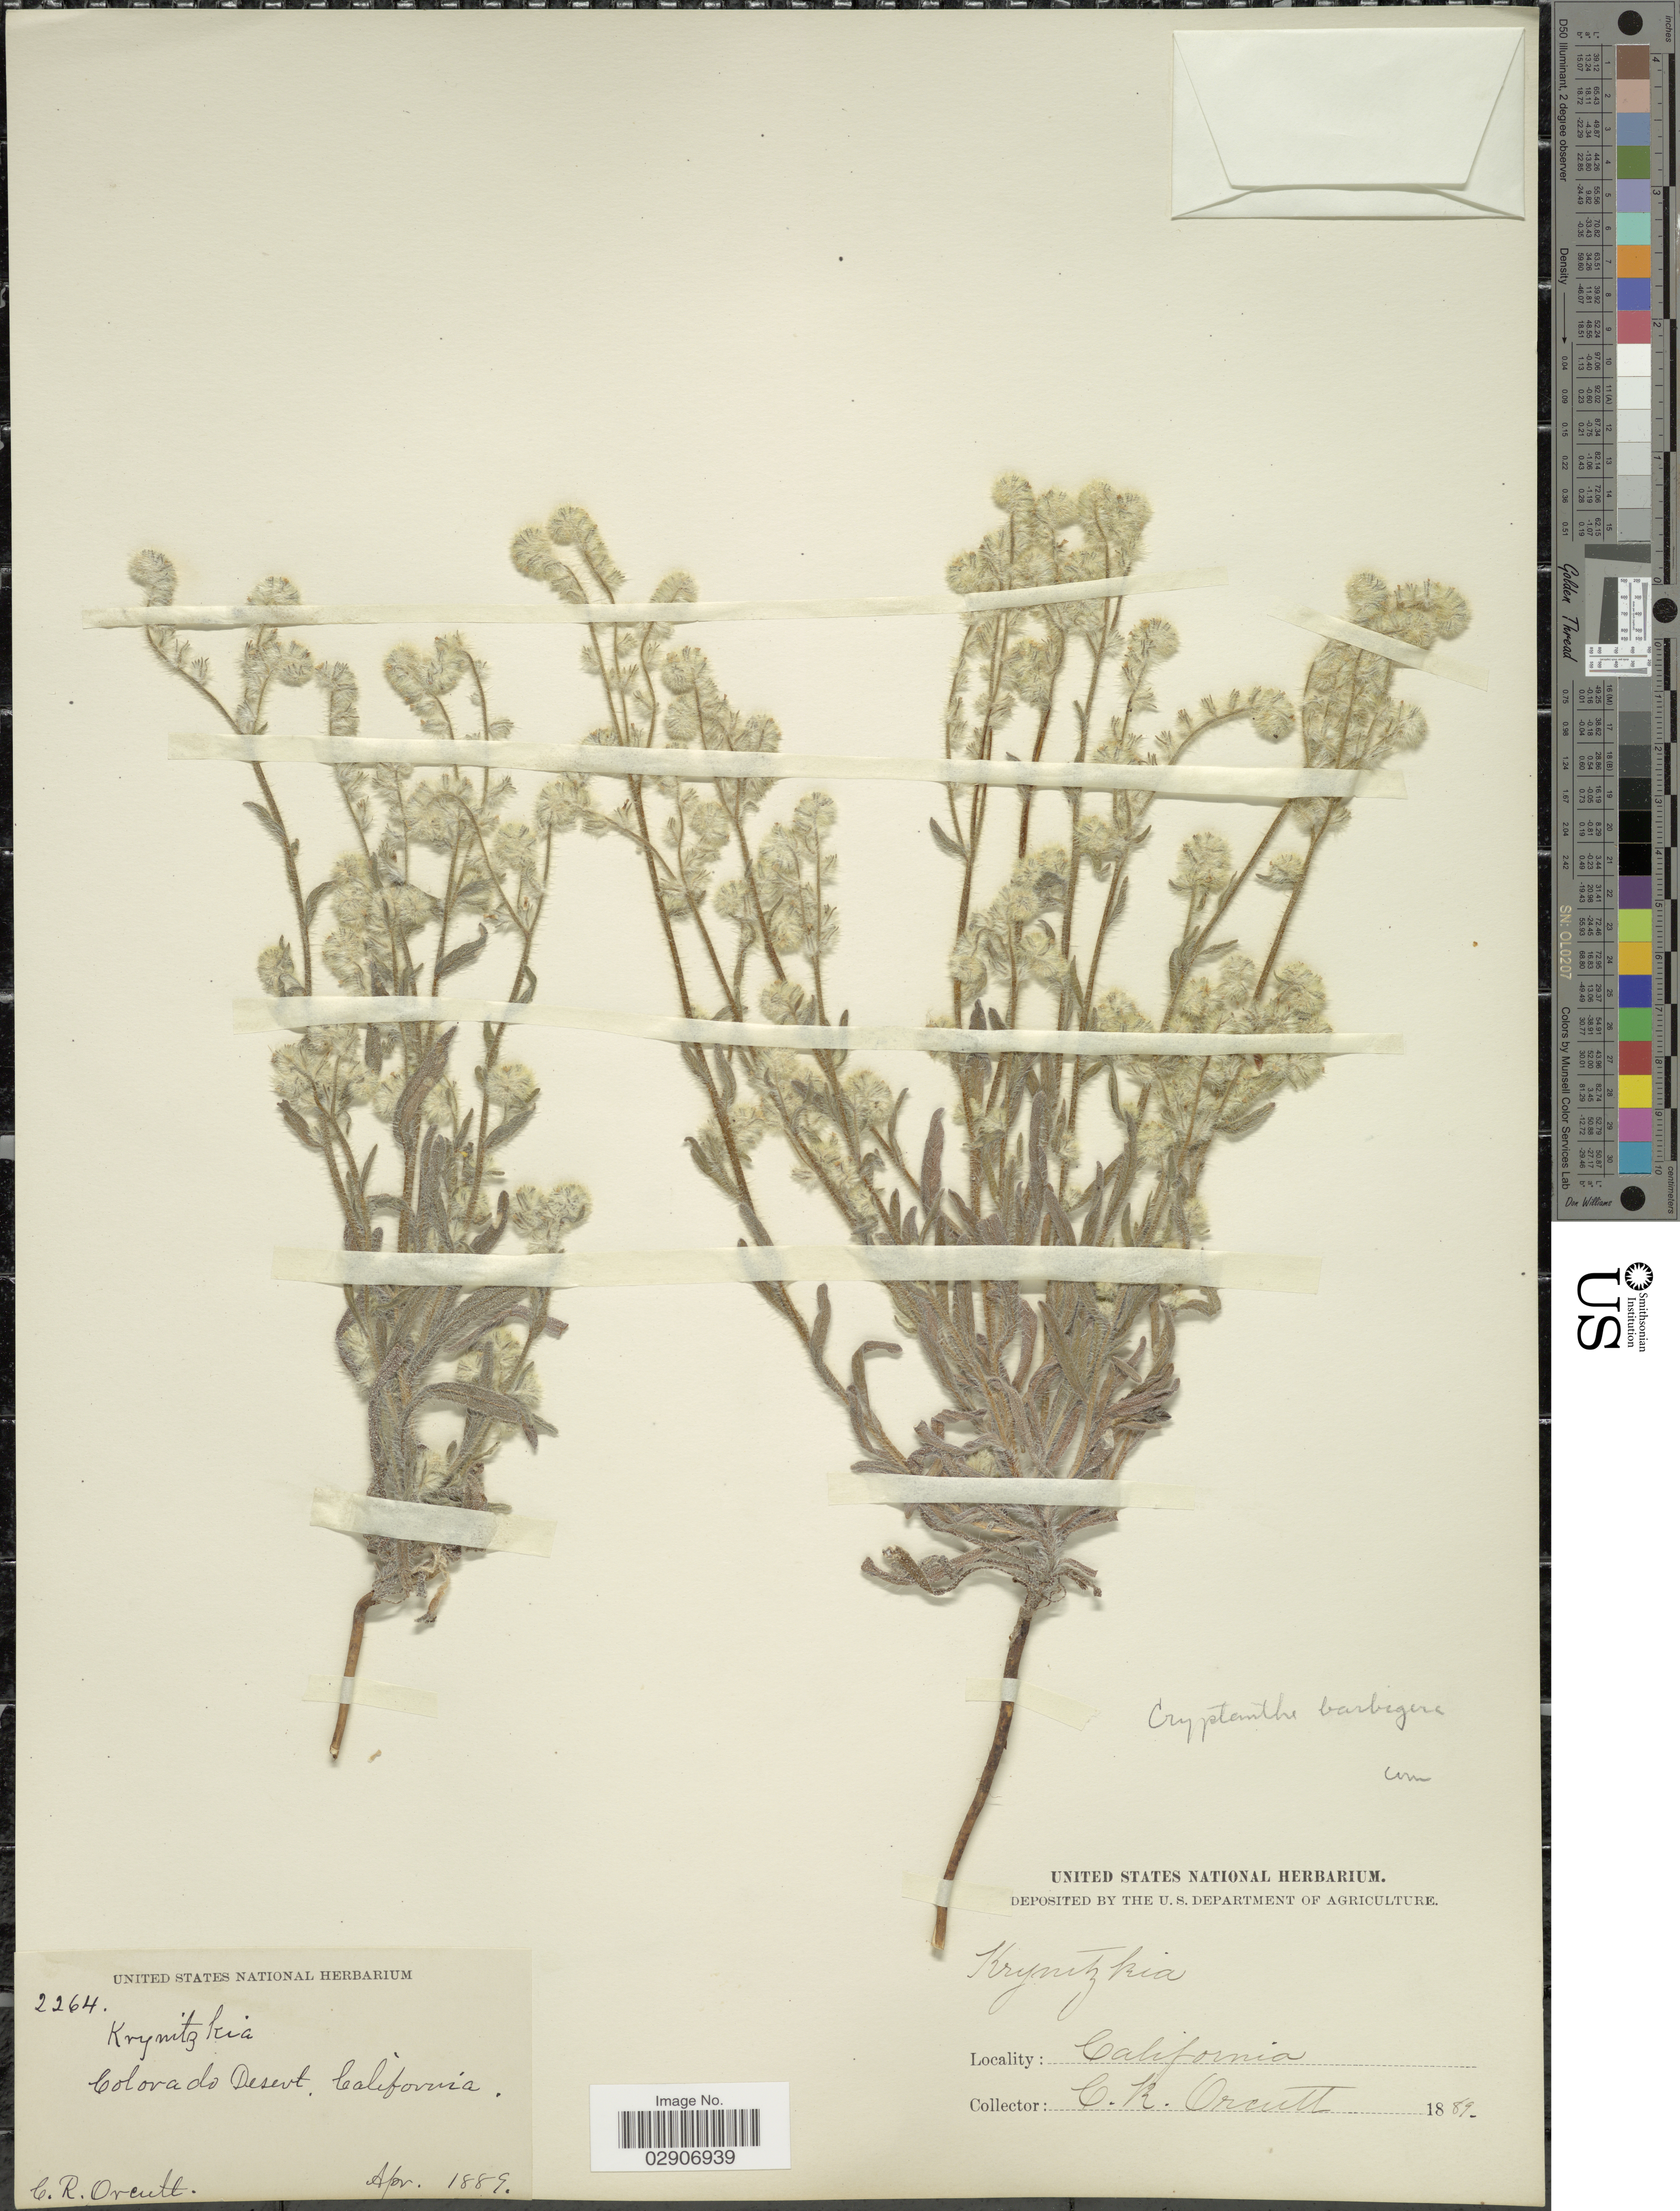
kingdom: Plantae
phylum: Tracheophyta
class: Magnoliopsida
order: Boraginales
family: Boraginaceae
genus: Cryptantha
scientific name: Cryptantha barbigera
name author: (A. Gray) Greene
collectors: C. R. Orcutt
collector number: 2264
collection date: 1889-04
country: United States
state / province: California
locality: Colorado Desert.